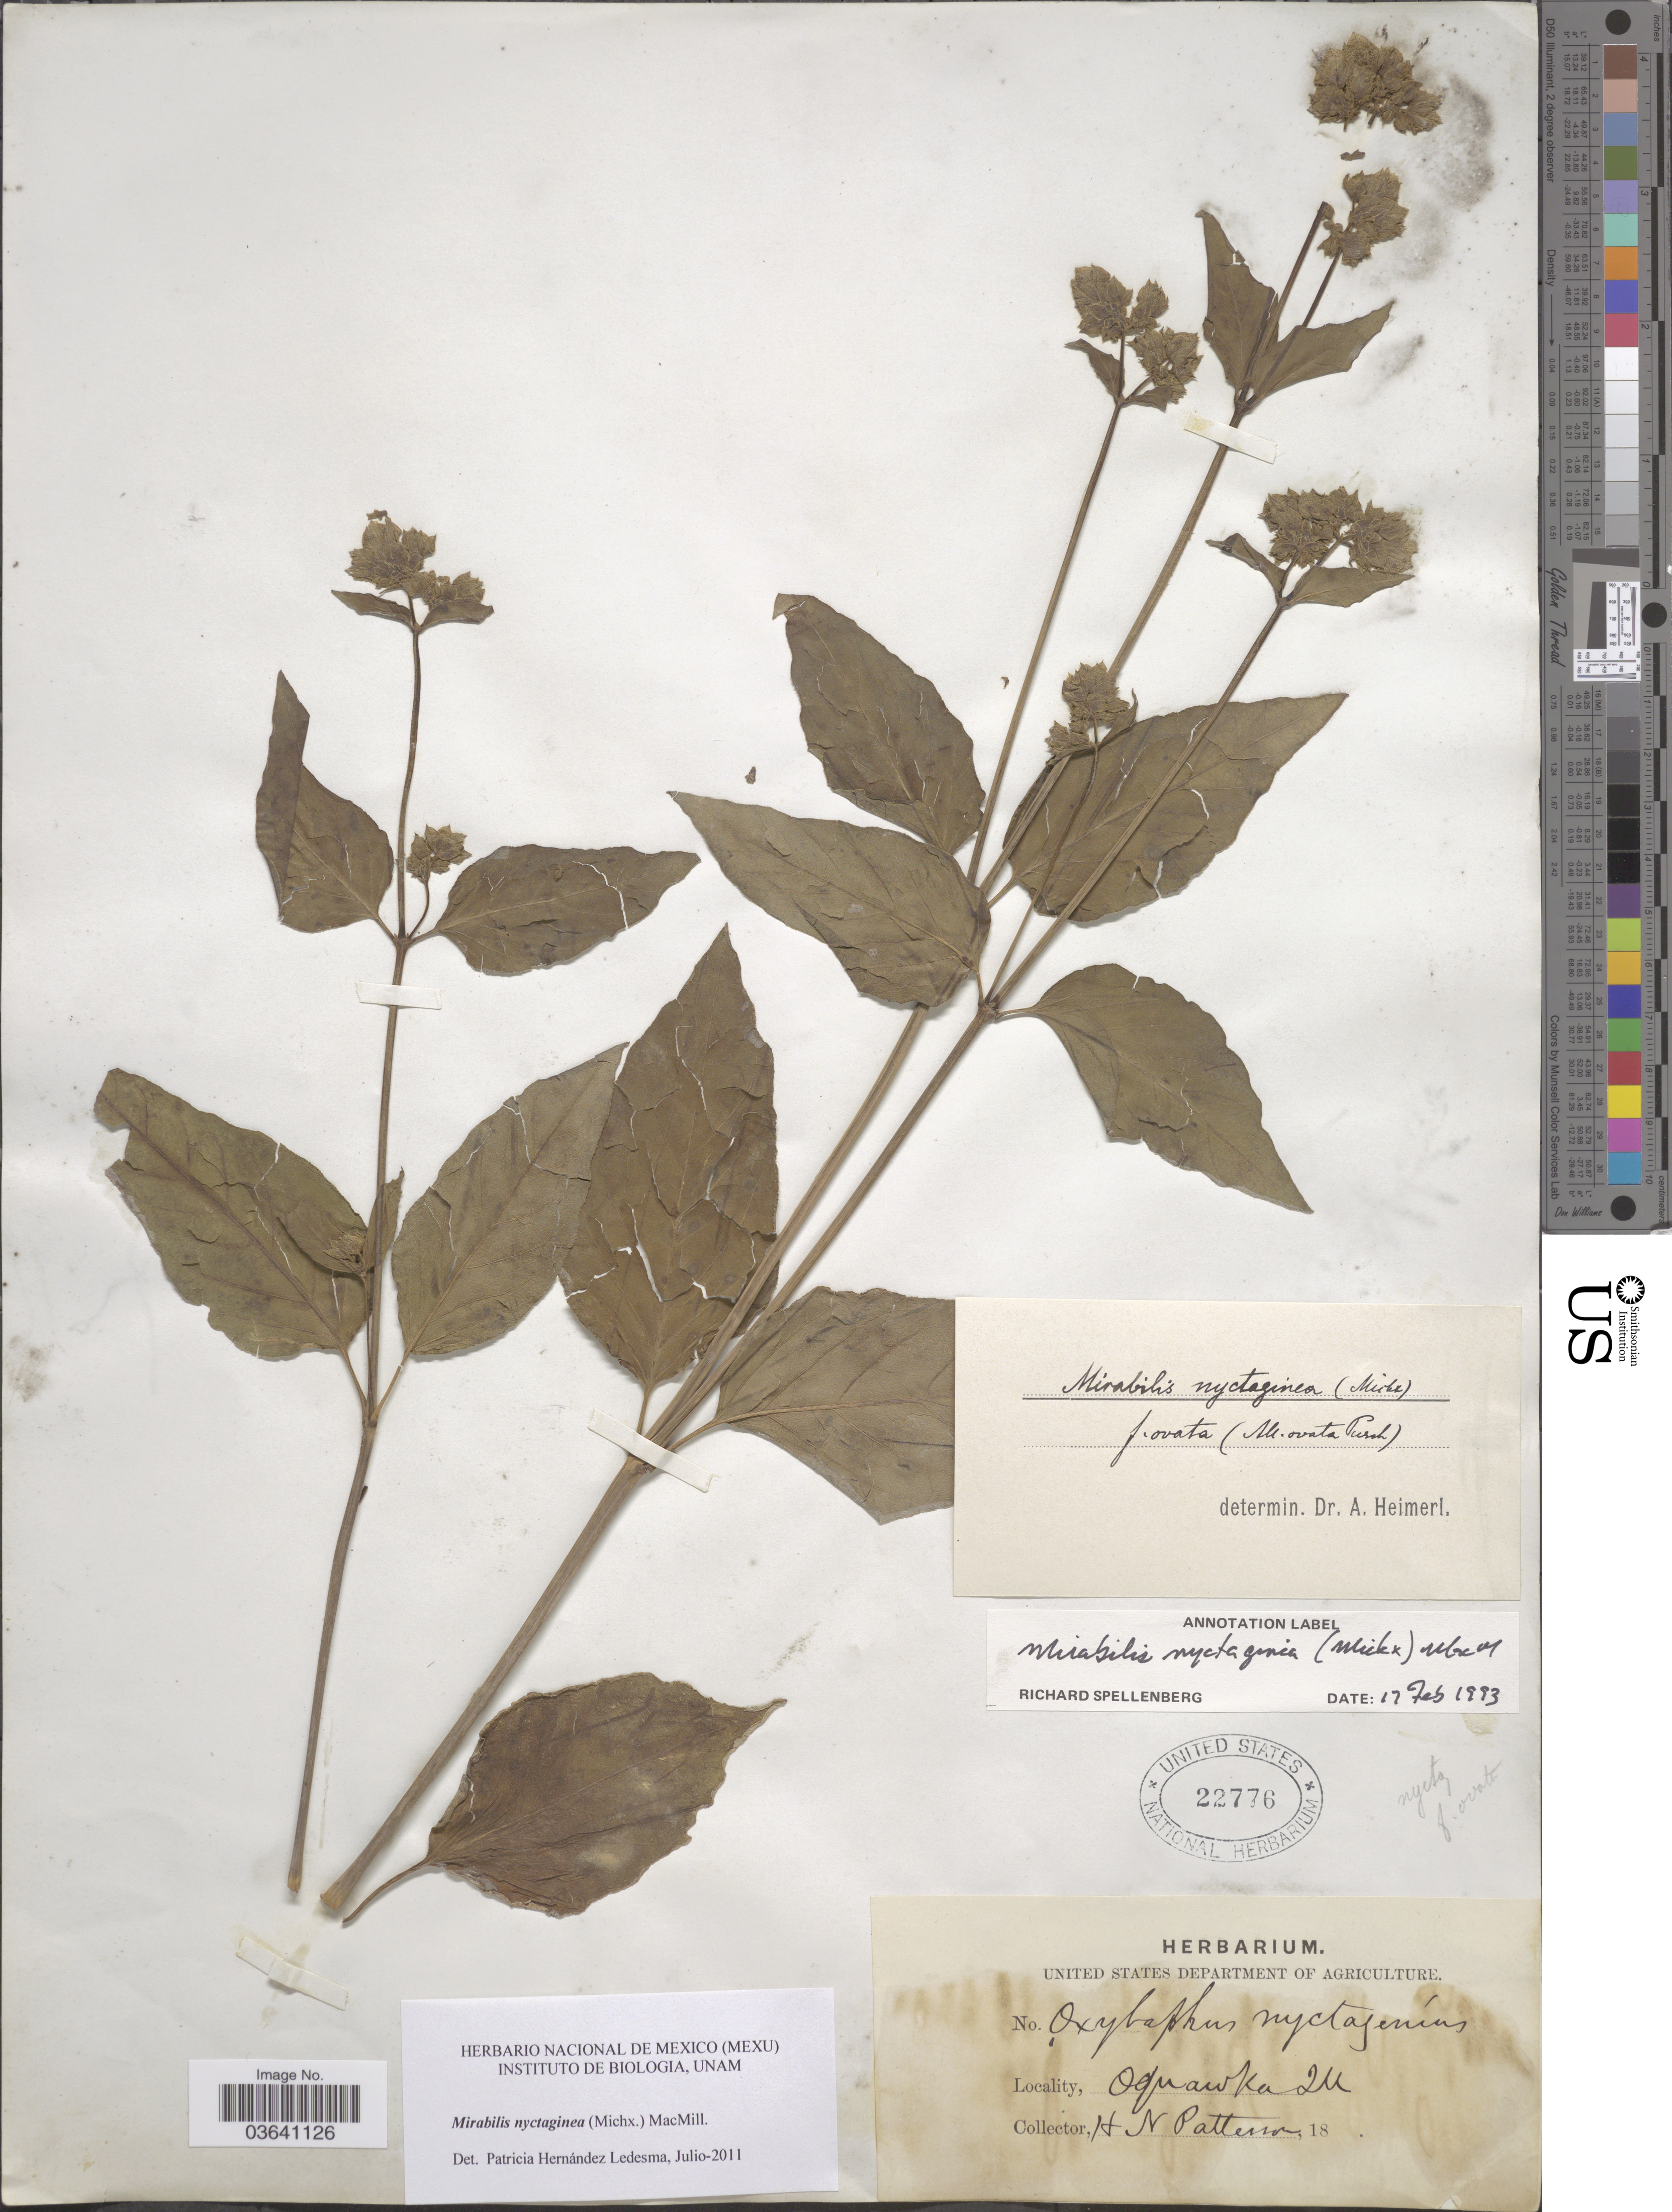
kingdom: Plantae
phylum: Tracheophyta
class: Magnoliopsida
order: Caryophyllales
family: Nyctaginaceae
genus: Mirabilis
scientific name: Mirabilis nyctaginea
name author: (Michx.) MacMill.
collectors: H. N. Patterson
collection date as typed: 18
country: United States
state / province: Illinois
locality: Oquawka.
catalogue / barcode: US 22776